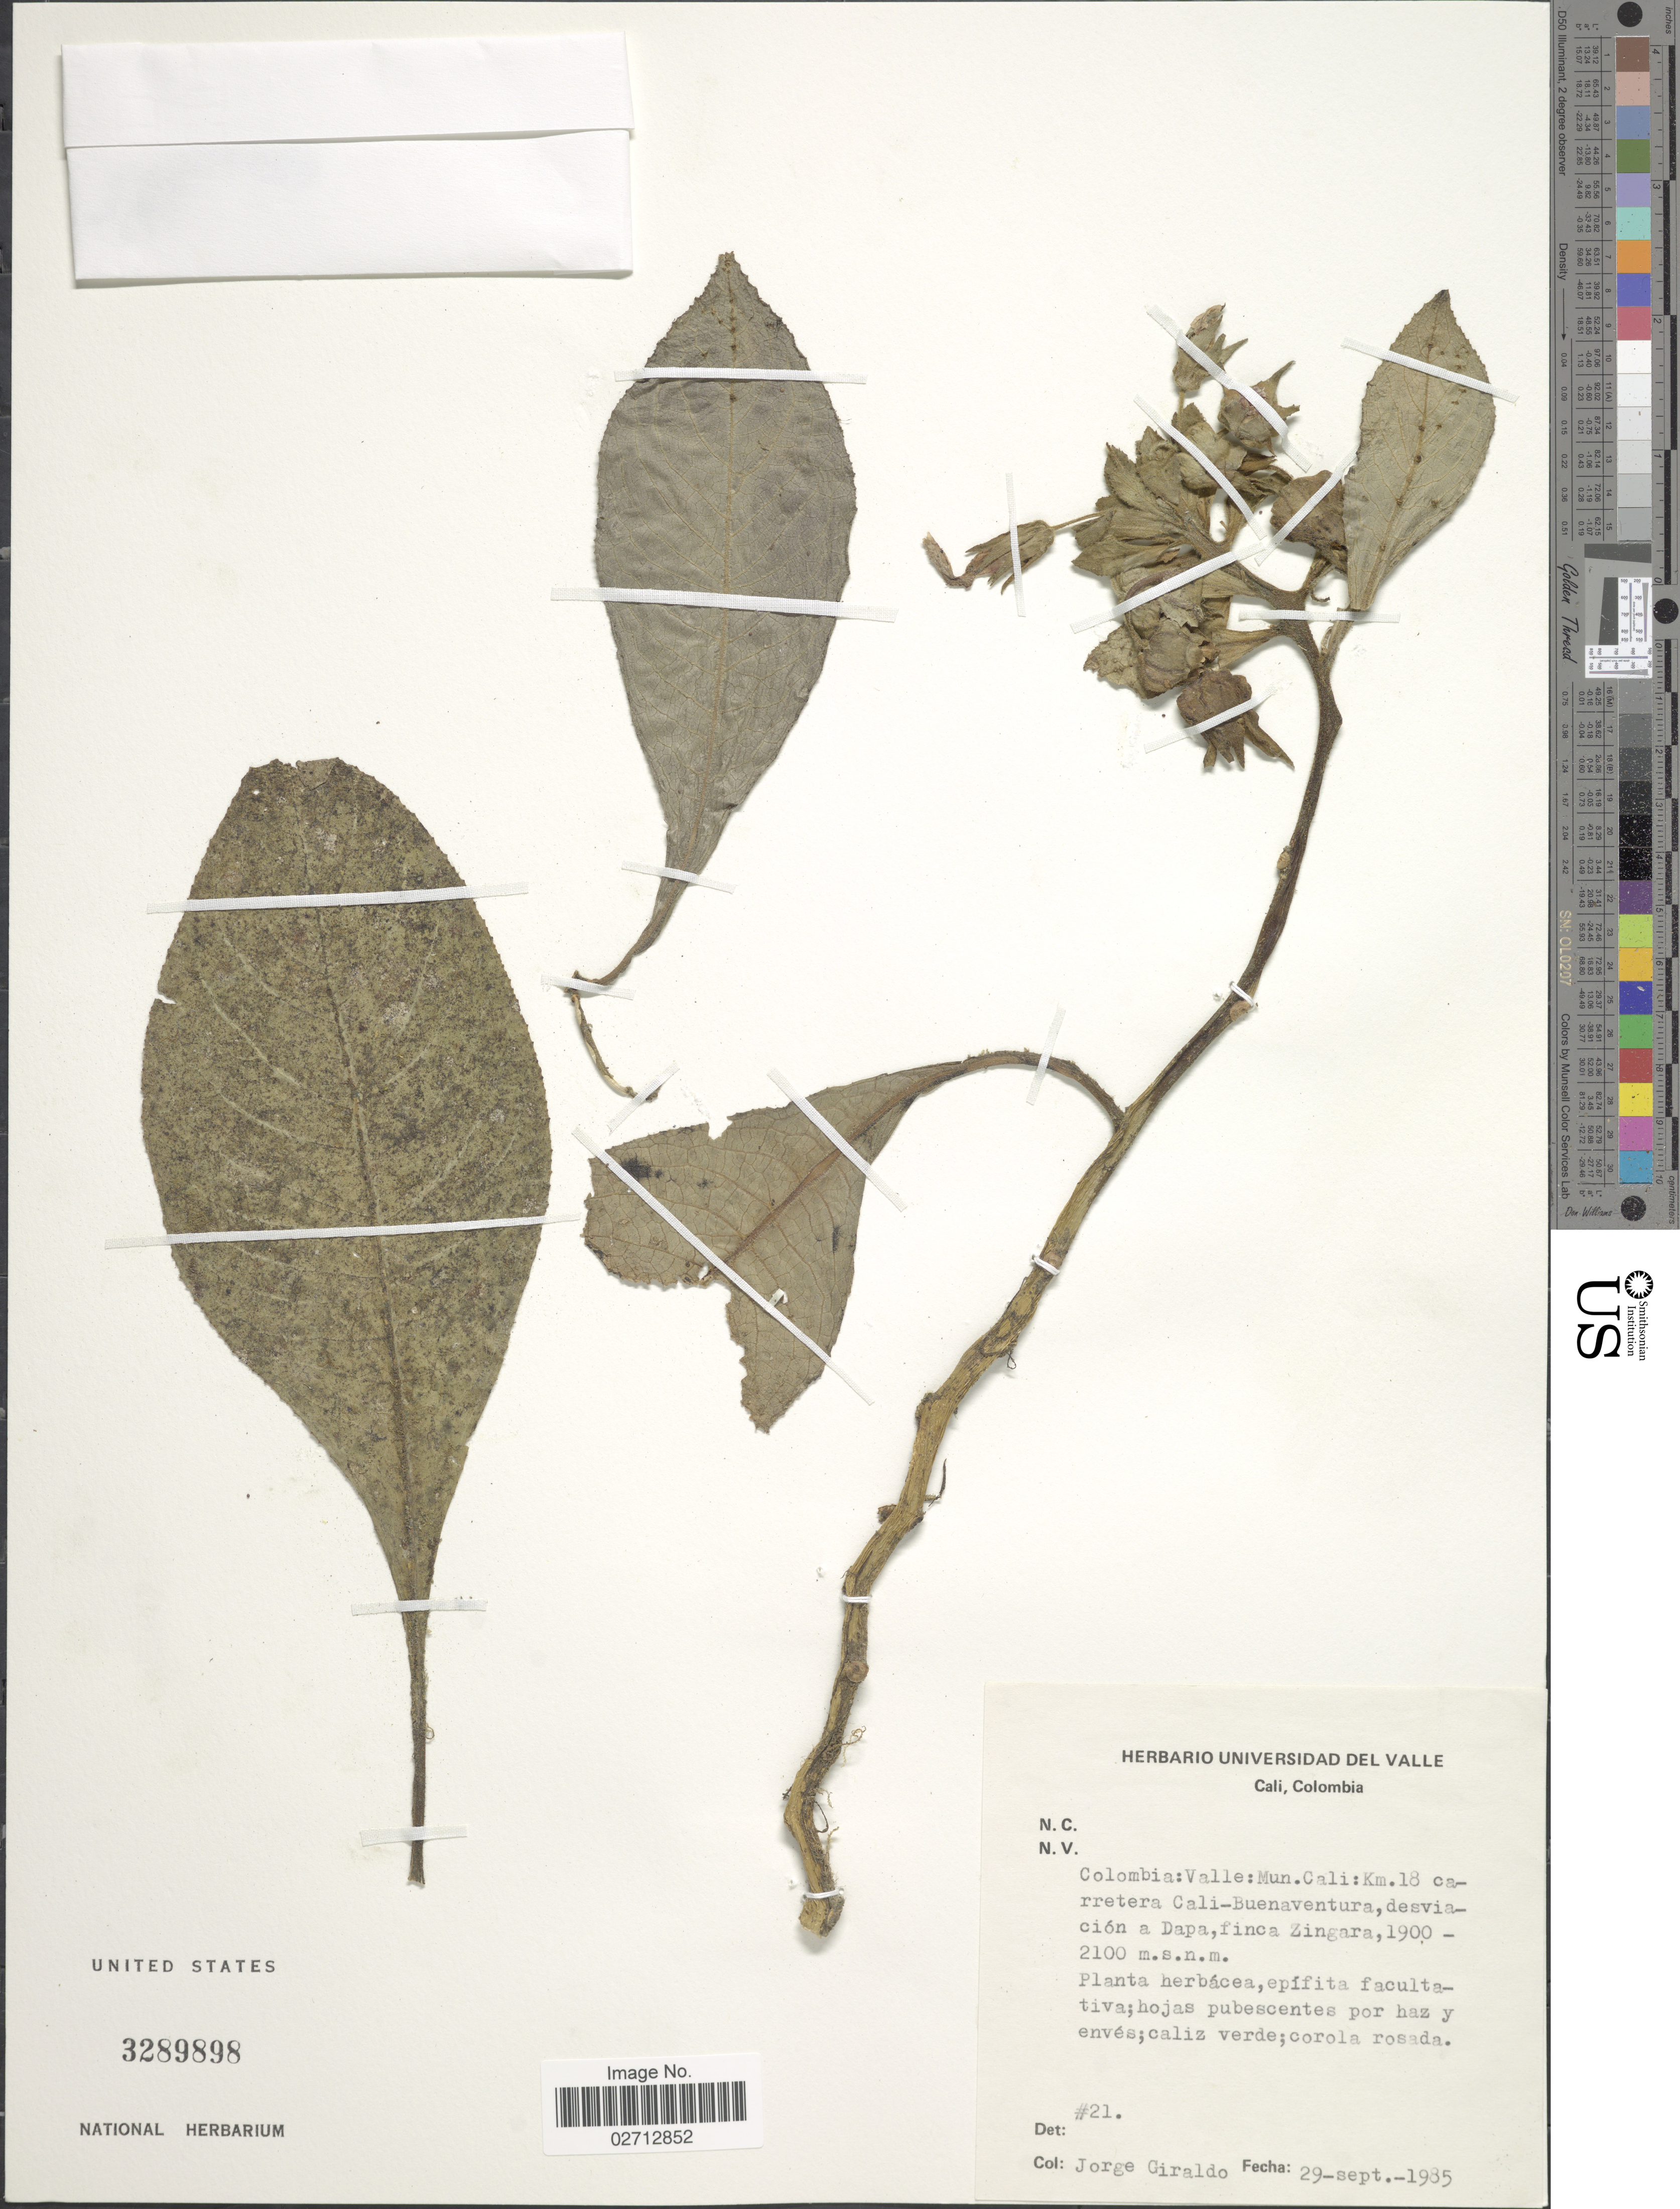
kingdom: Plantae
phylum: Tracheophyta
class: Magnoliopsida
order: Asterales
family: Campanulaceae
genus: Centropogon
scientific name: Centropogon sp.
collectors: J. Giraldo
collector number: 21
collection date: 1985-09-29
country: Colombia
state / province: Valle del Cauca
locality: Valle: Mun. Cali: Km. 18 carretera Cali-Buenaventura, desviacion a Dapa, finca Zingara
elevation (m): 1900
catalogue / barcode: US 3289898